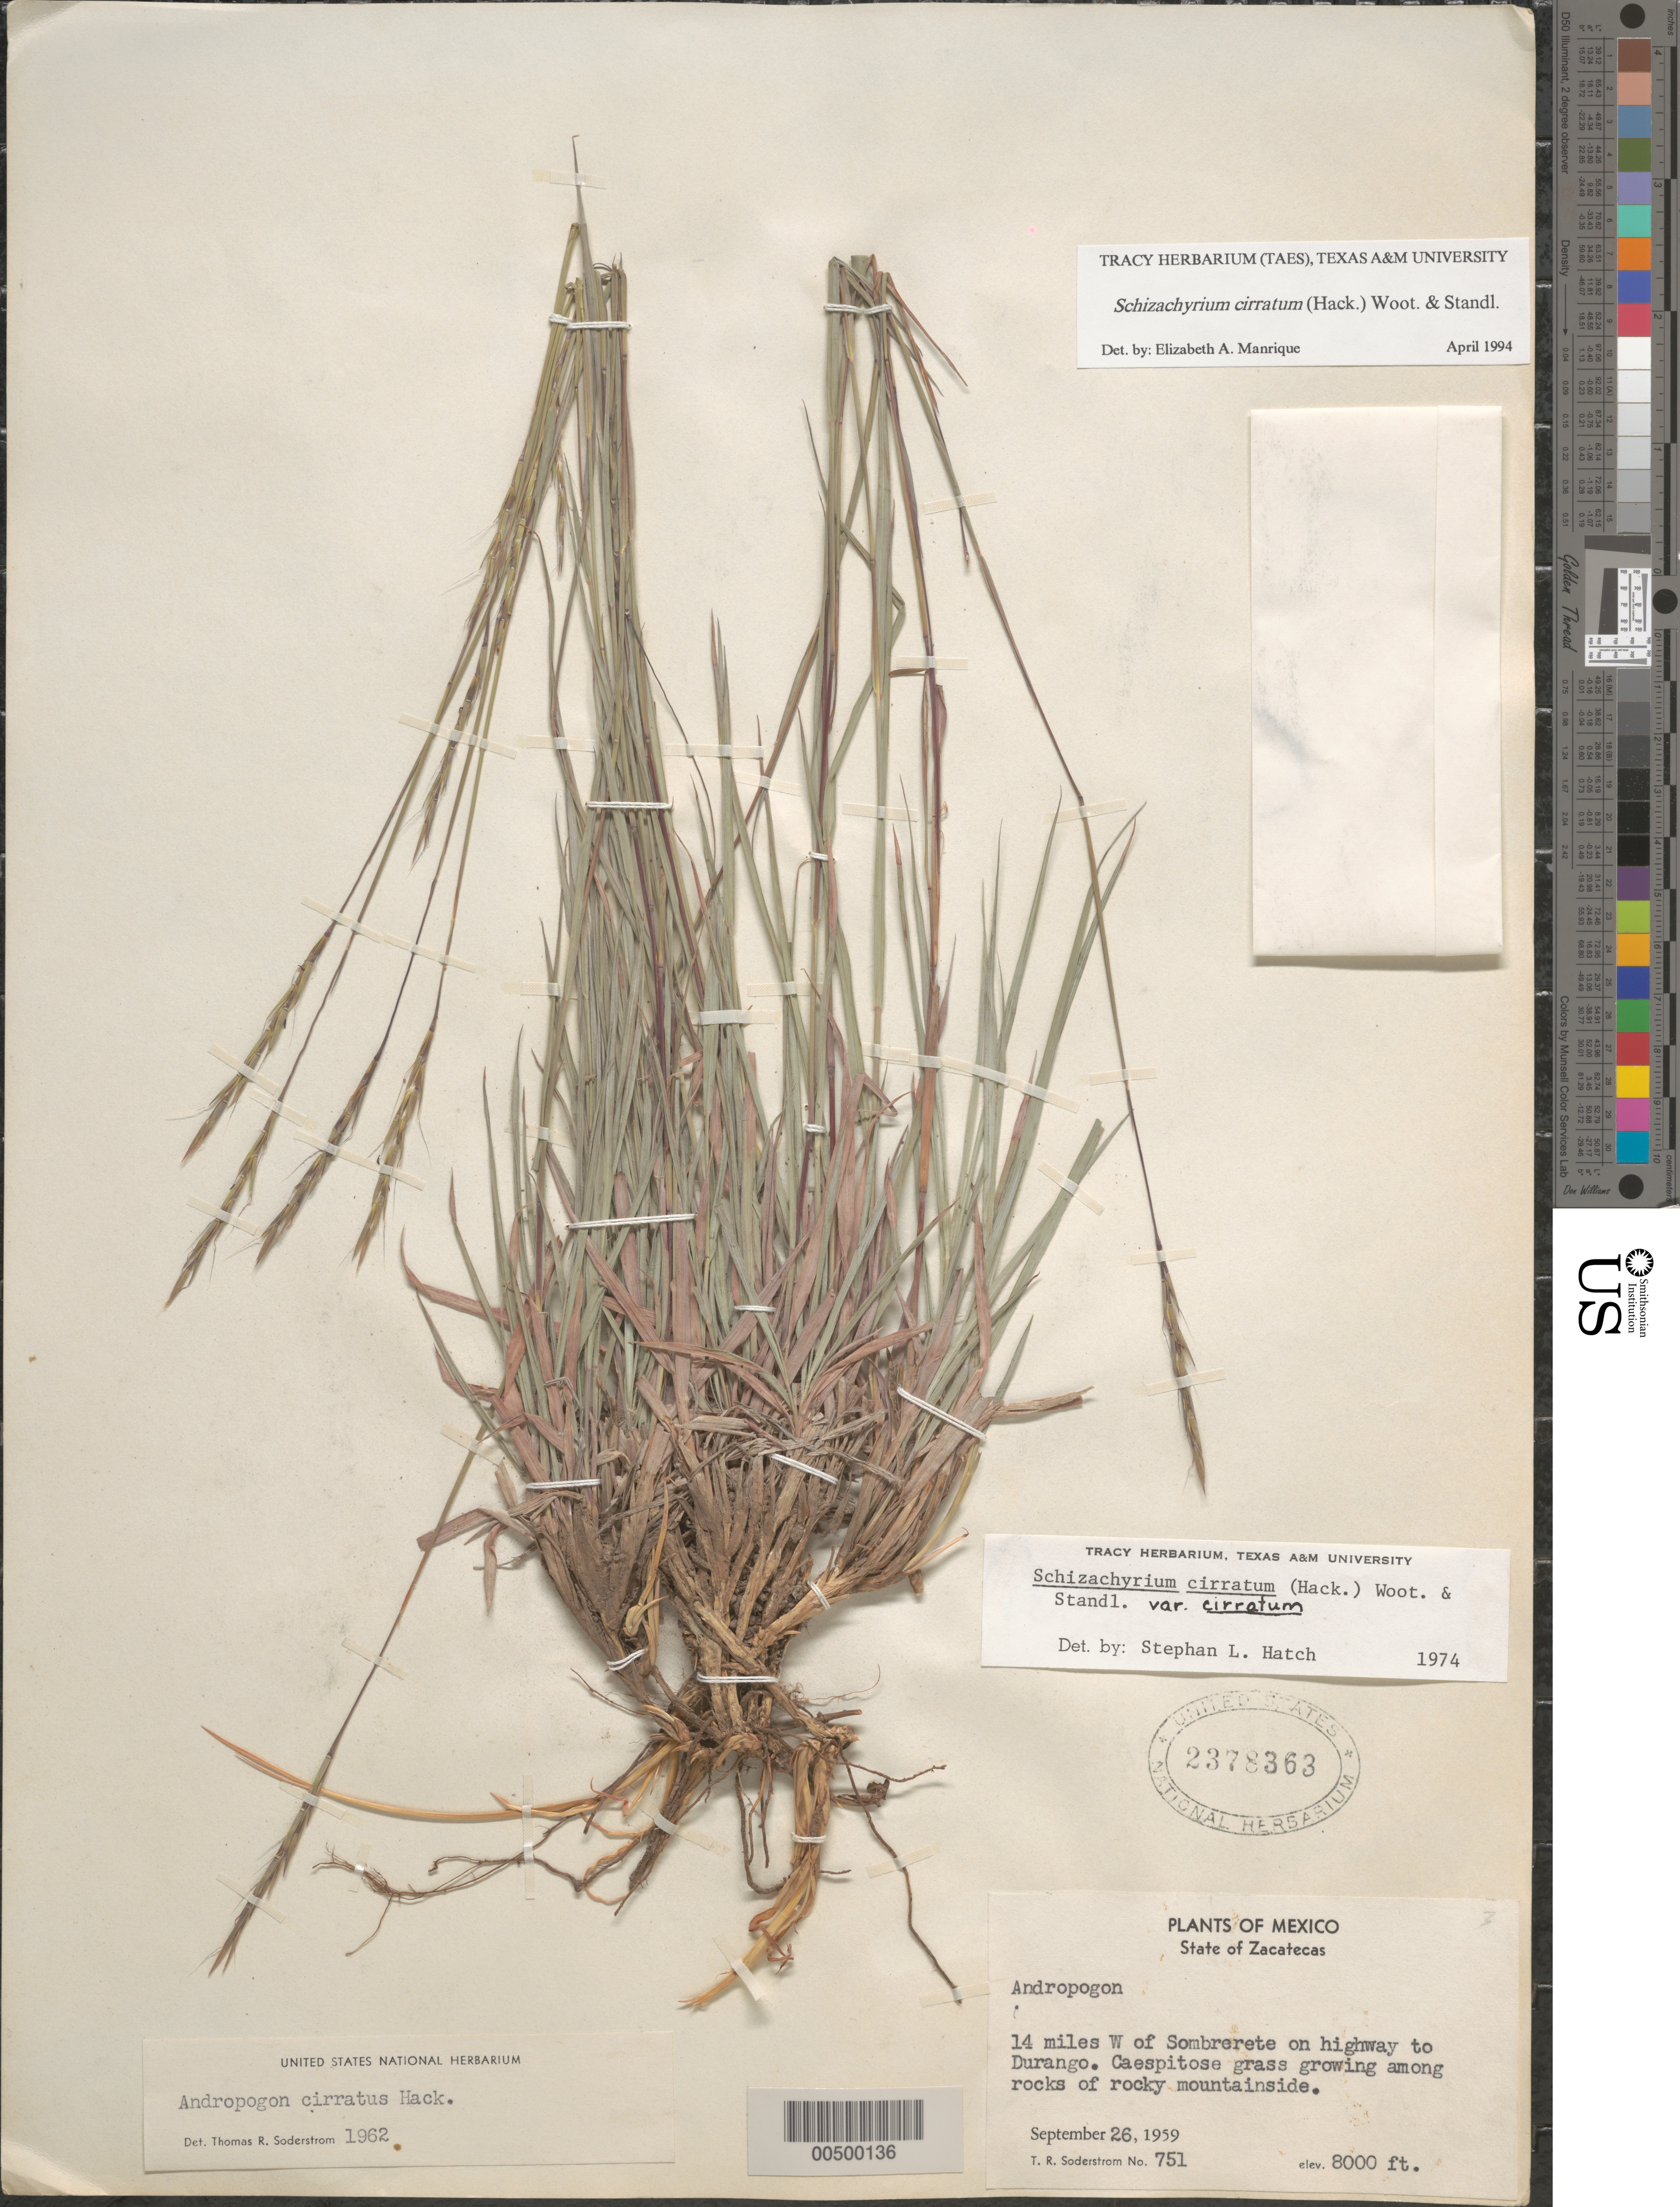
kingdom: Plantae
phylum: Tracheophyta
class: Liliopsida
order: Poales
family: Poaceae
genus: Schizachyrium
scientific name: Schizachyrium cirratum var. cirratum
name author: (Hack.) Wooton & Standl.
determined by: Manrique, E. A.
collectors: T. R. Soderstrom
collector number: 751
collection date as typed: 26 Sep 1959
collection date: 1959-09-26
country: Mexico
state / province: Zacatecas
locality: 14 mi W of Sombrerete on hwy to Durango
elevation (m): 2438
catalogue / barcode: US 2378363